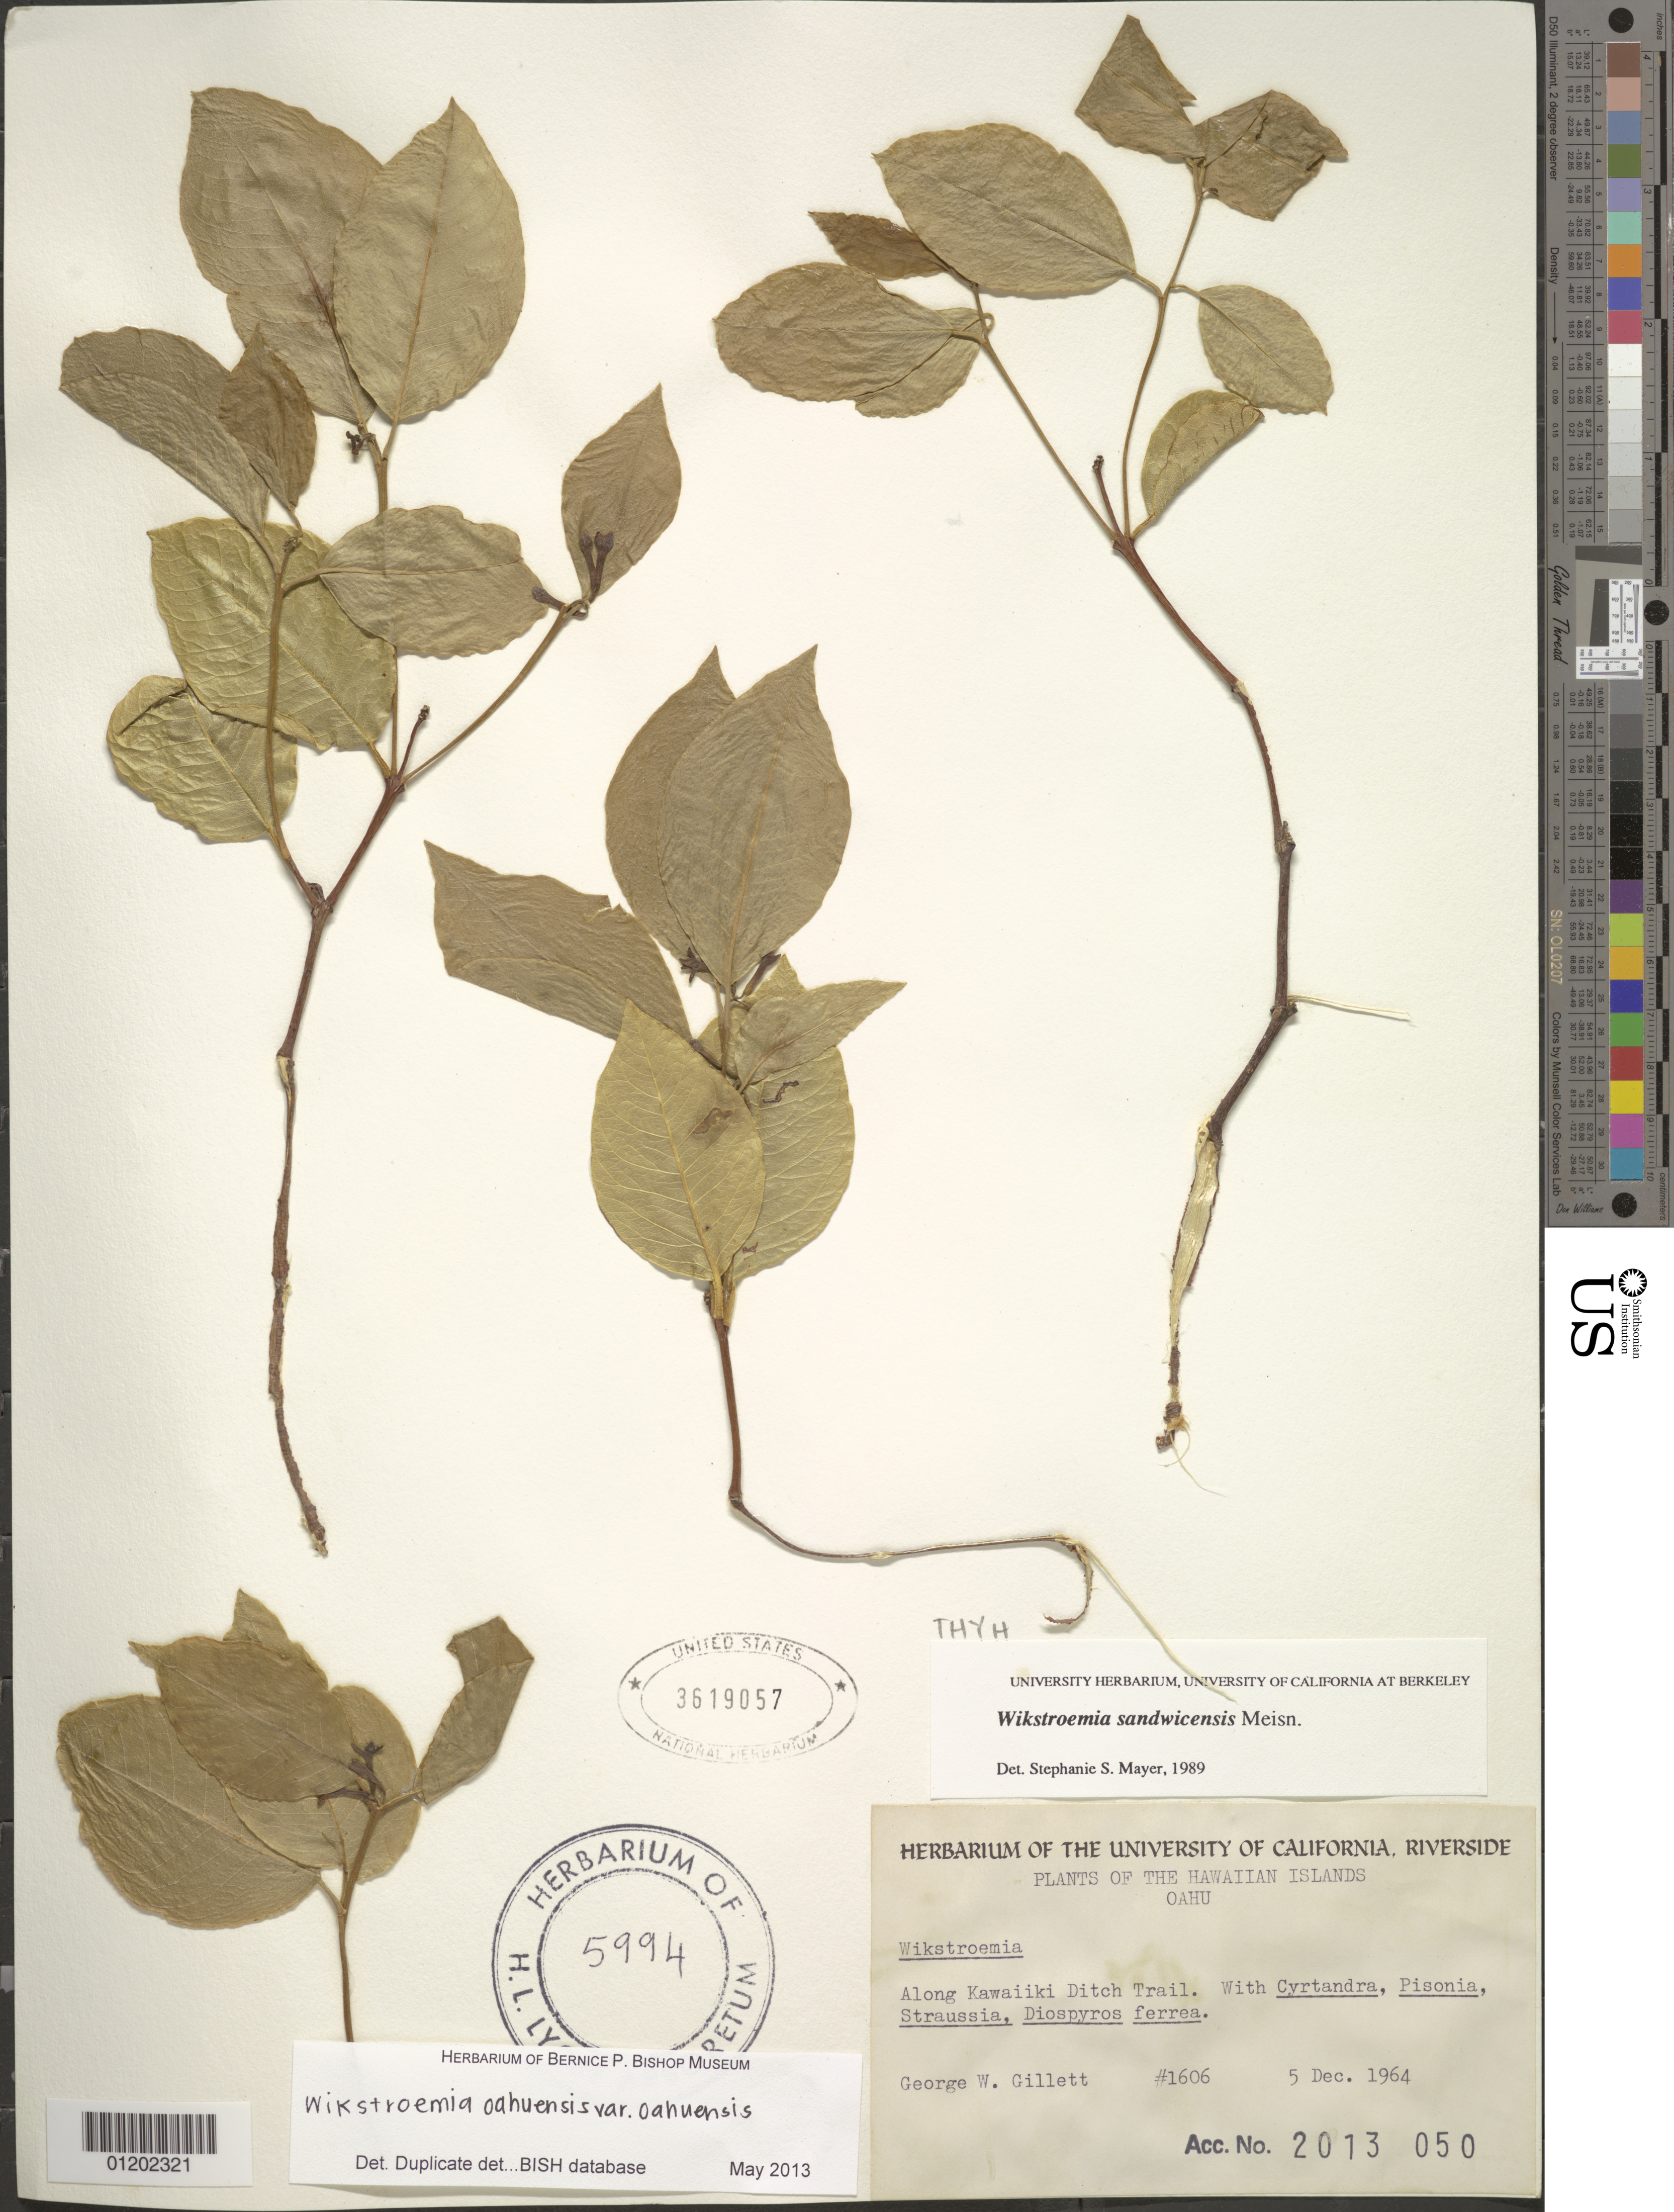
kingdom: Plantae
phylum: Tracheophyta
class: Magnoliopsida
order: Malvales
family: Thymelaeaceae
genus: Wikstroemia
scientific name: Wikstroemia oahuensis var. oahuensis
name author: (A. Gray) Rock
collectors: G. Gillett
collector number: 1606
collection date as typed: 5 Dec 1964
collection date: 1964-12-05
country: United States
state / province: Hawaii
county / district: Honolulu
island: Oahu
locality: Along Kawaiiki Ditch Trail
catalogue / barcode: US 3619057